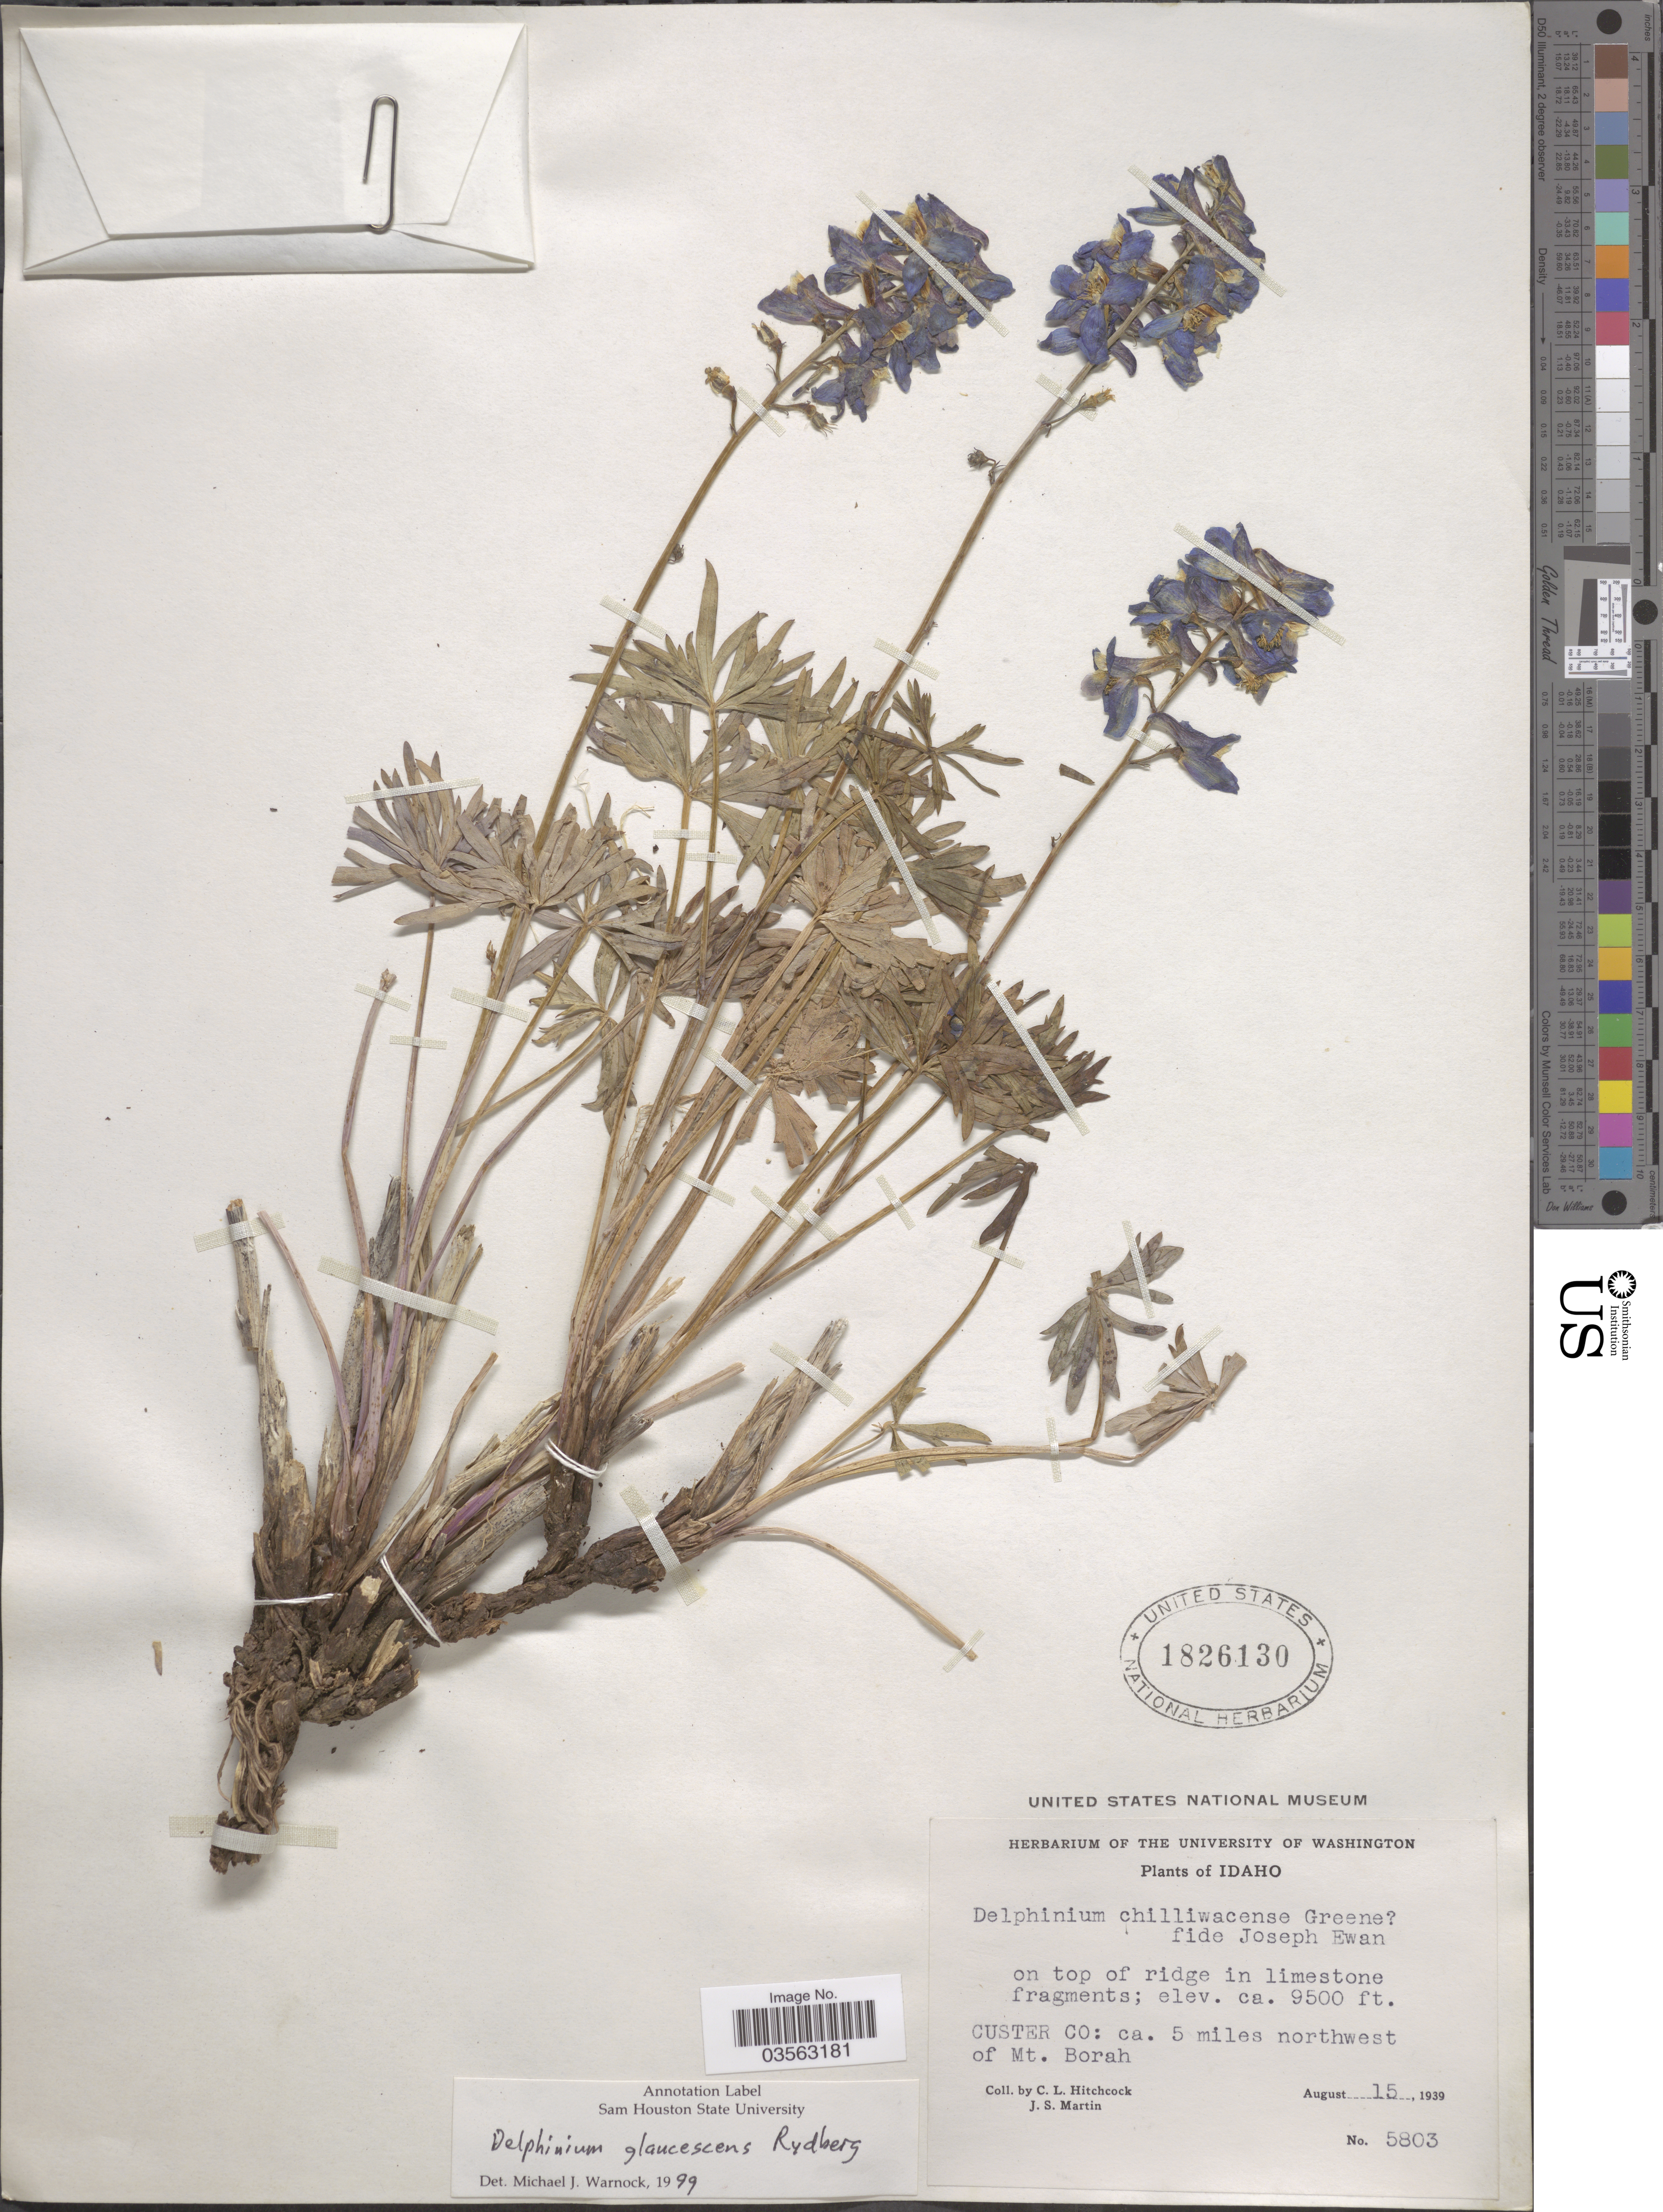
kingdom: Plantae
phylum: Tracheophyta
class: Magnoliopsida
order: Ranunculales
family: Ranunculaceae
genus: Delphinium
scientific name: Delphinium glaucescens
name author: Rydb.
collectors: C. L. Hitchcock & J. S. Martin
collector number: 5803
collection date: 1939-08-15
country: United States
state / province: Idaho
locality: Custer Co: ca. 5 miles northwest of Mt. Borah.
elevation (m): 2896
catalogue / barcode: US 1826130